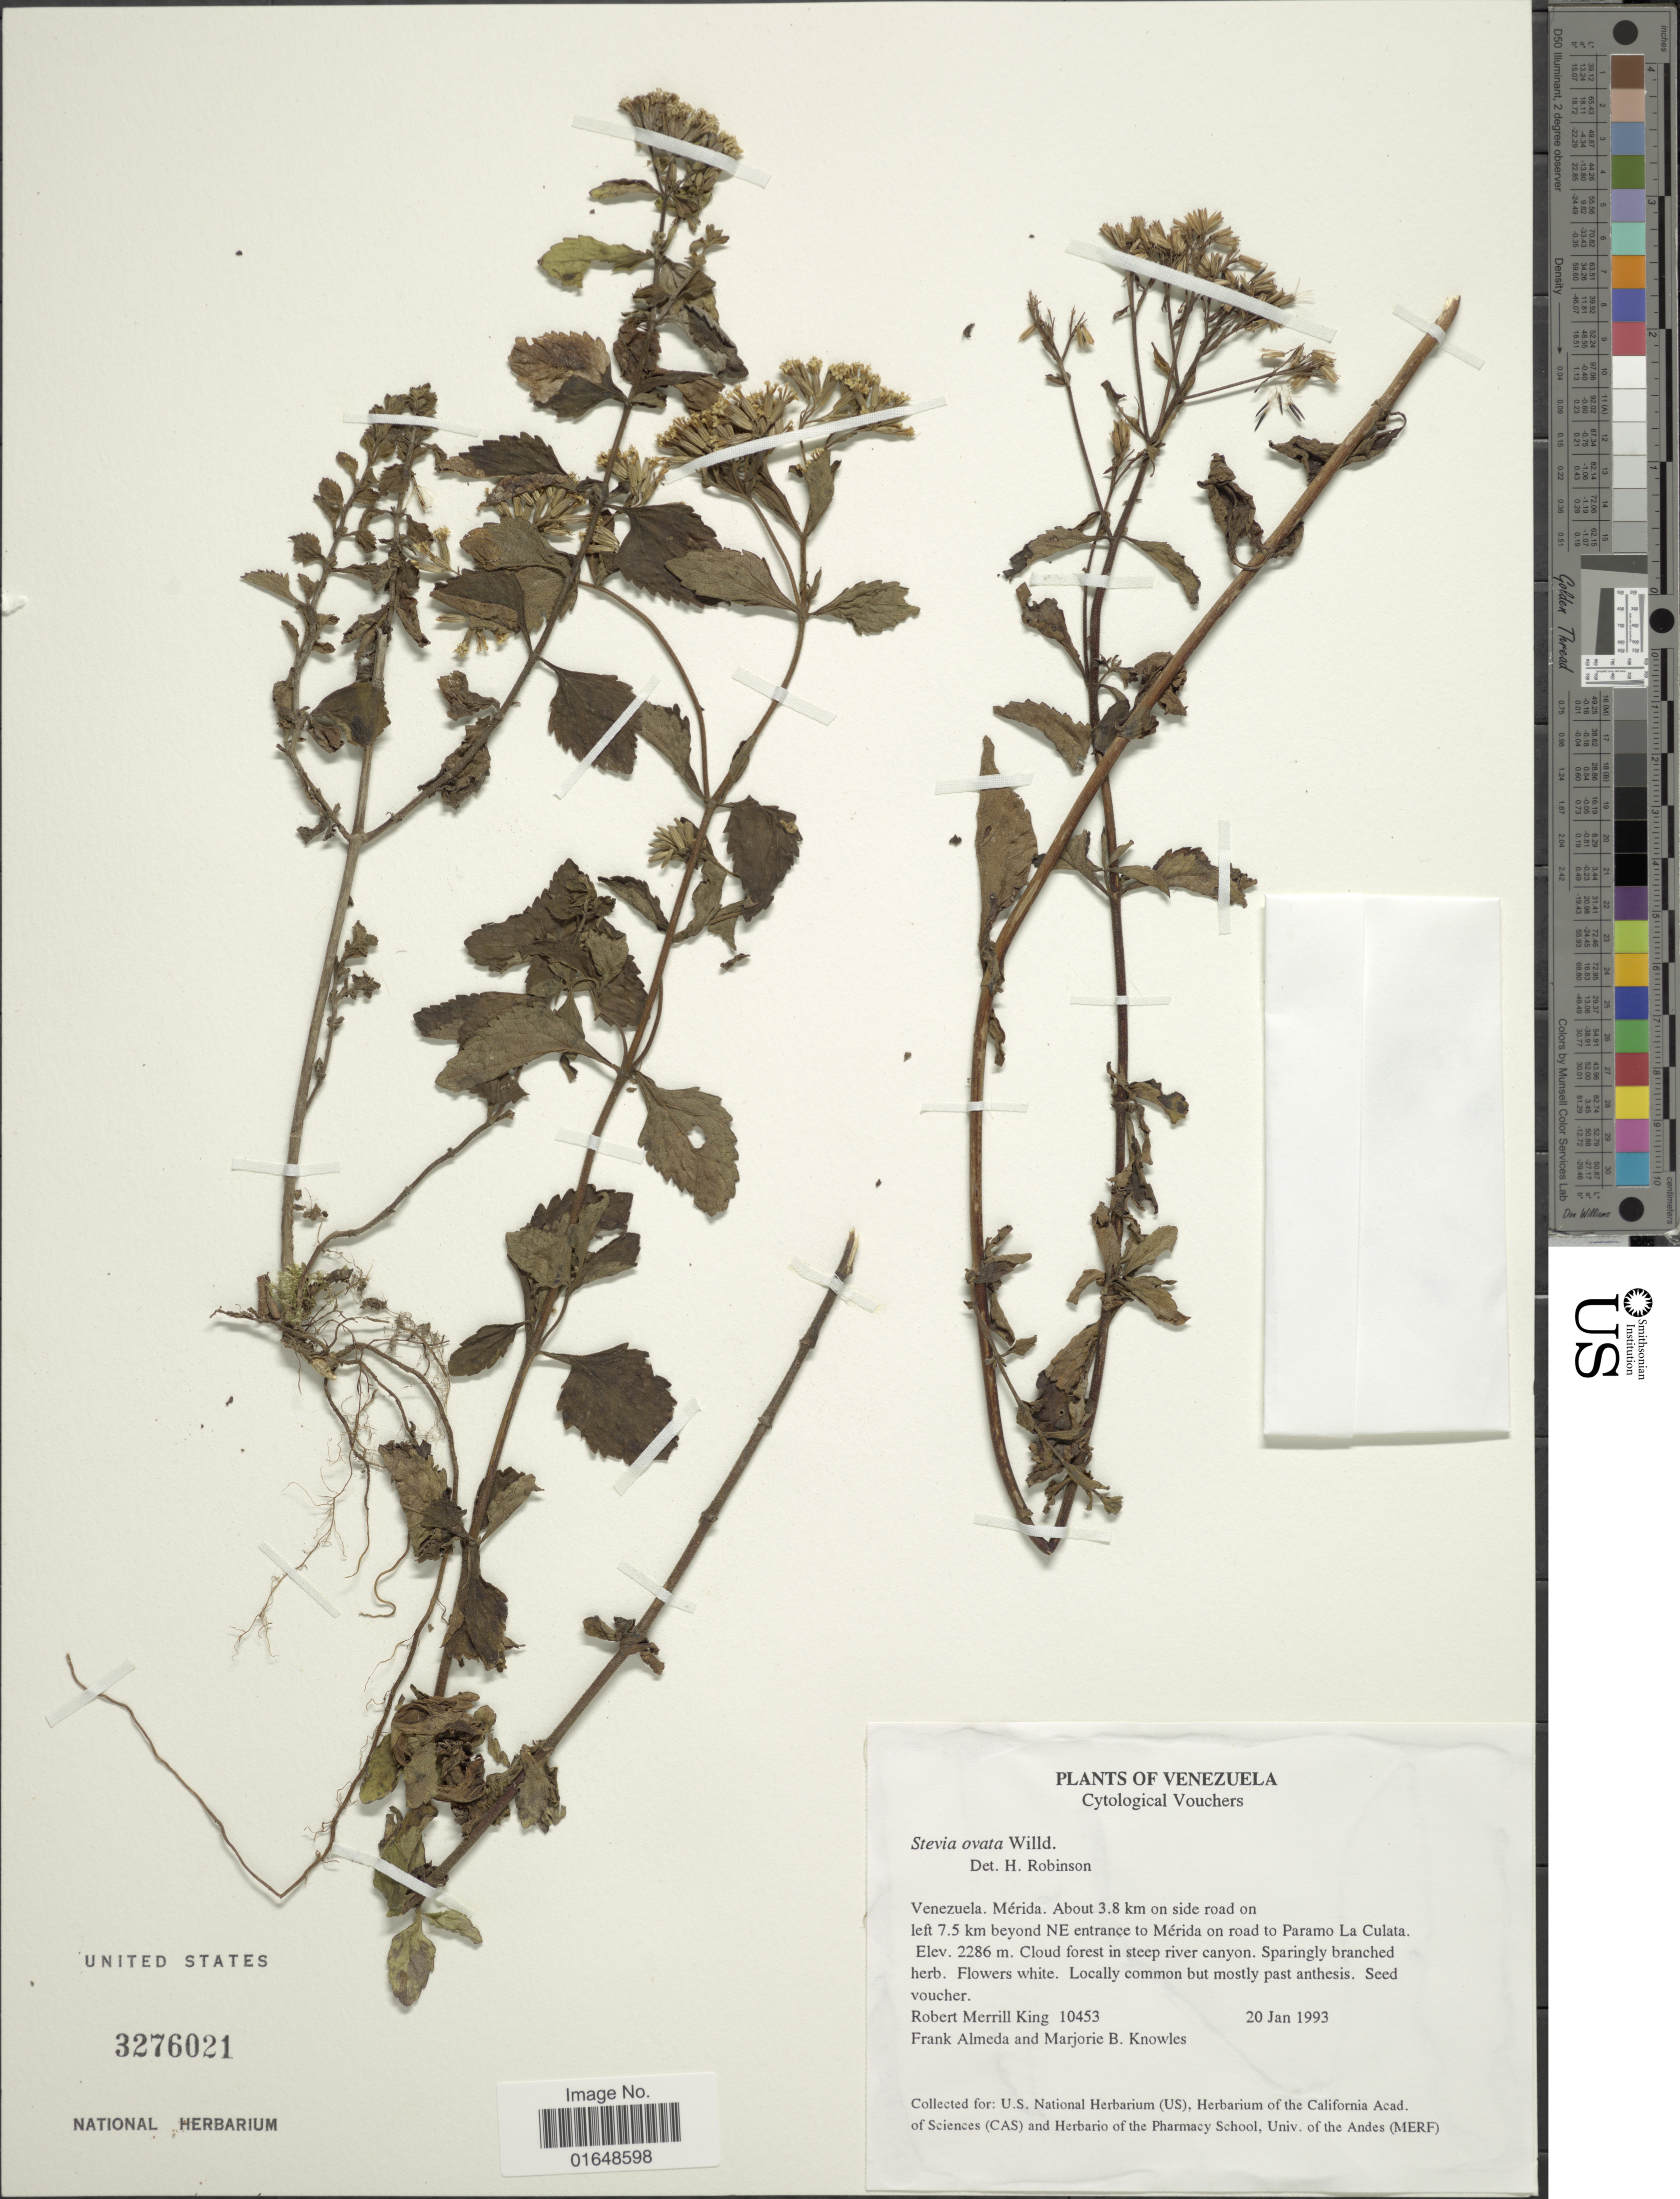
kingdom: Plantae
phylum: Tracheophyta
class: Magnoliopsida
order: Asterales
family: Asteraceae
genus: Stevia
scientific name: Stevia ovata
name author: Willd.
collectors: R. M. King, F. Almeda & M. B. Knowles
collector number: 10453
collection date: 1993-01-20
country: Venezuela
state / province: Mérida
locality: Venezuela. Mérida. About 3.8 km on side road on left 7.5 km beyond NE entrance to Mérida on road to Paramo La Culata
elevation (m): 2286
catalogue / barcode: US 3276021